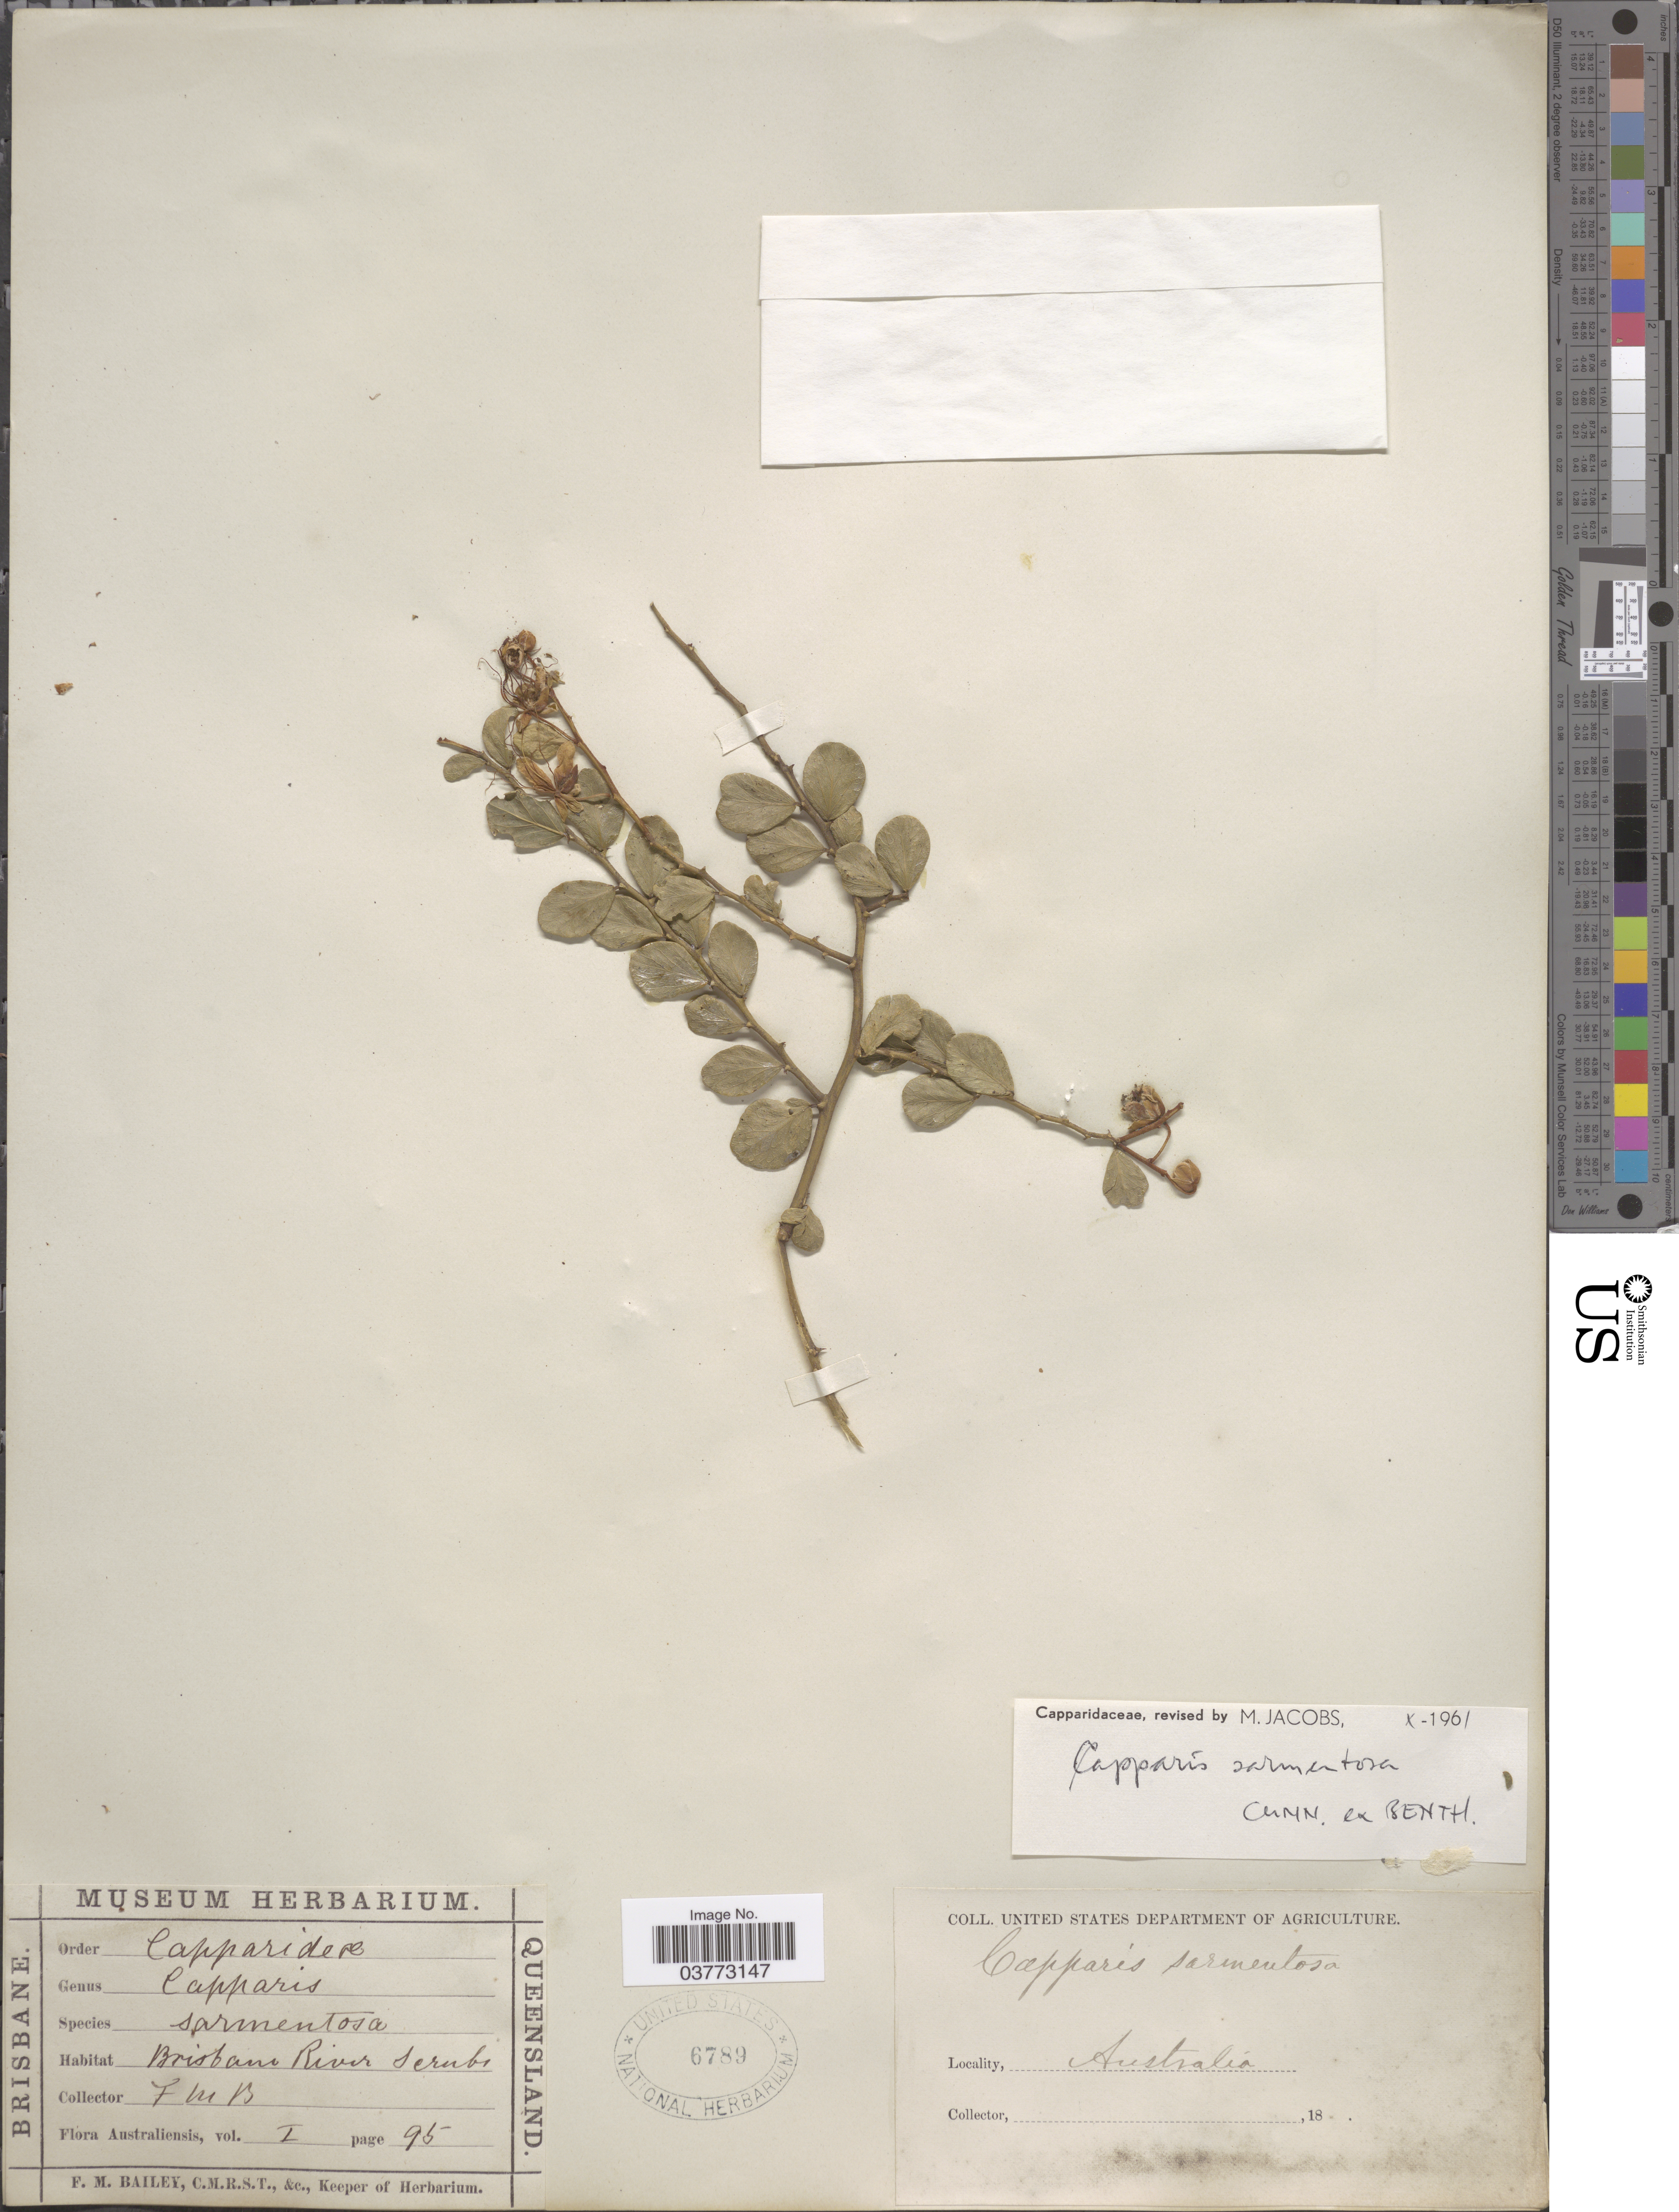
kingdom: Plantae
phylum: Tracheophyta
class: Magnoliopsida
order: Brassicales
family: Capparaceae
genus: Capparis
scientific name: Capparis sarmentosa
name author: A. Cunn. ex Benth.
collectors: F. M. Bailey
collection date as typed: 18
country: Australia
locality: Brisbane River Serubi.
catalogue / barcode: US 6789